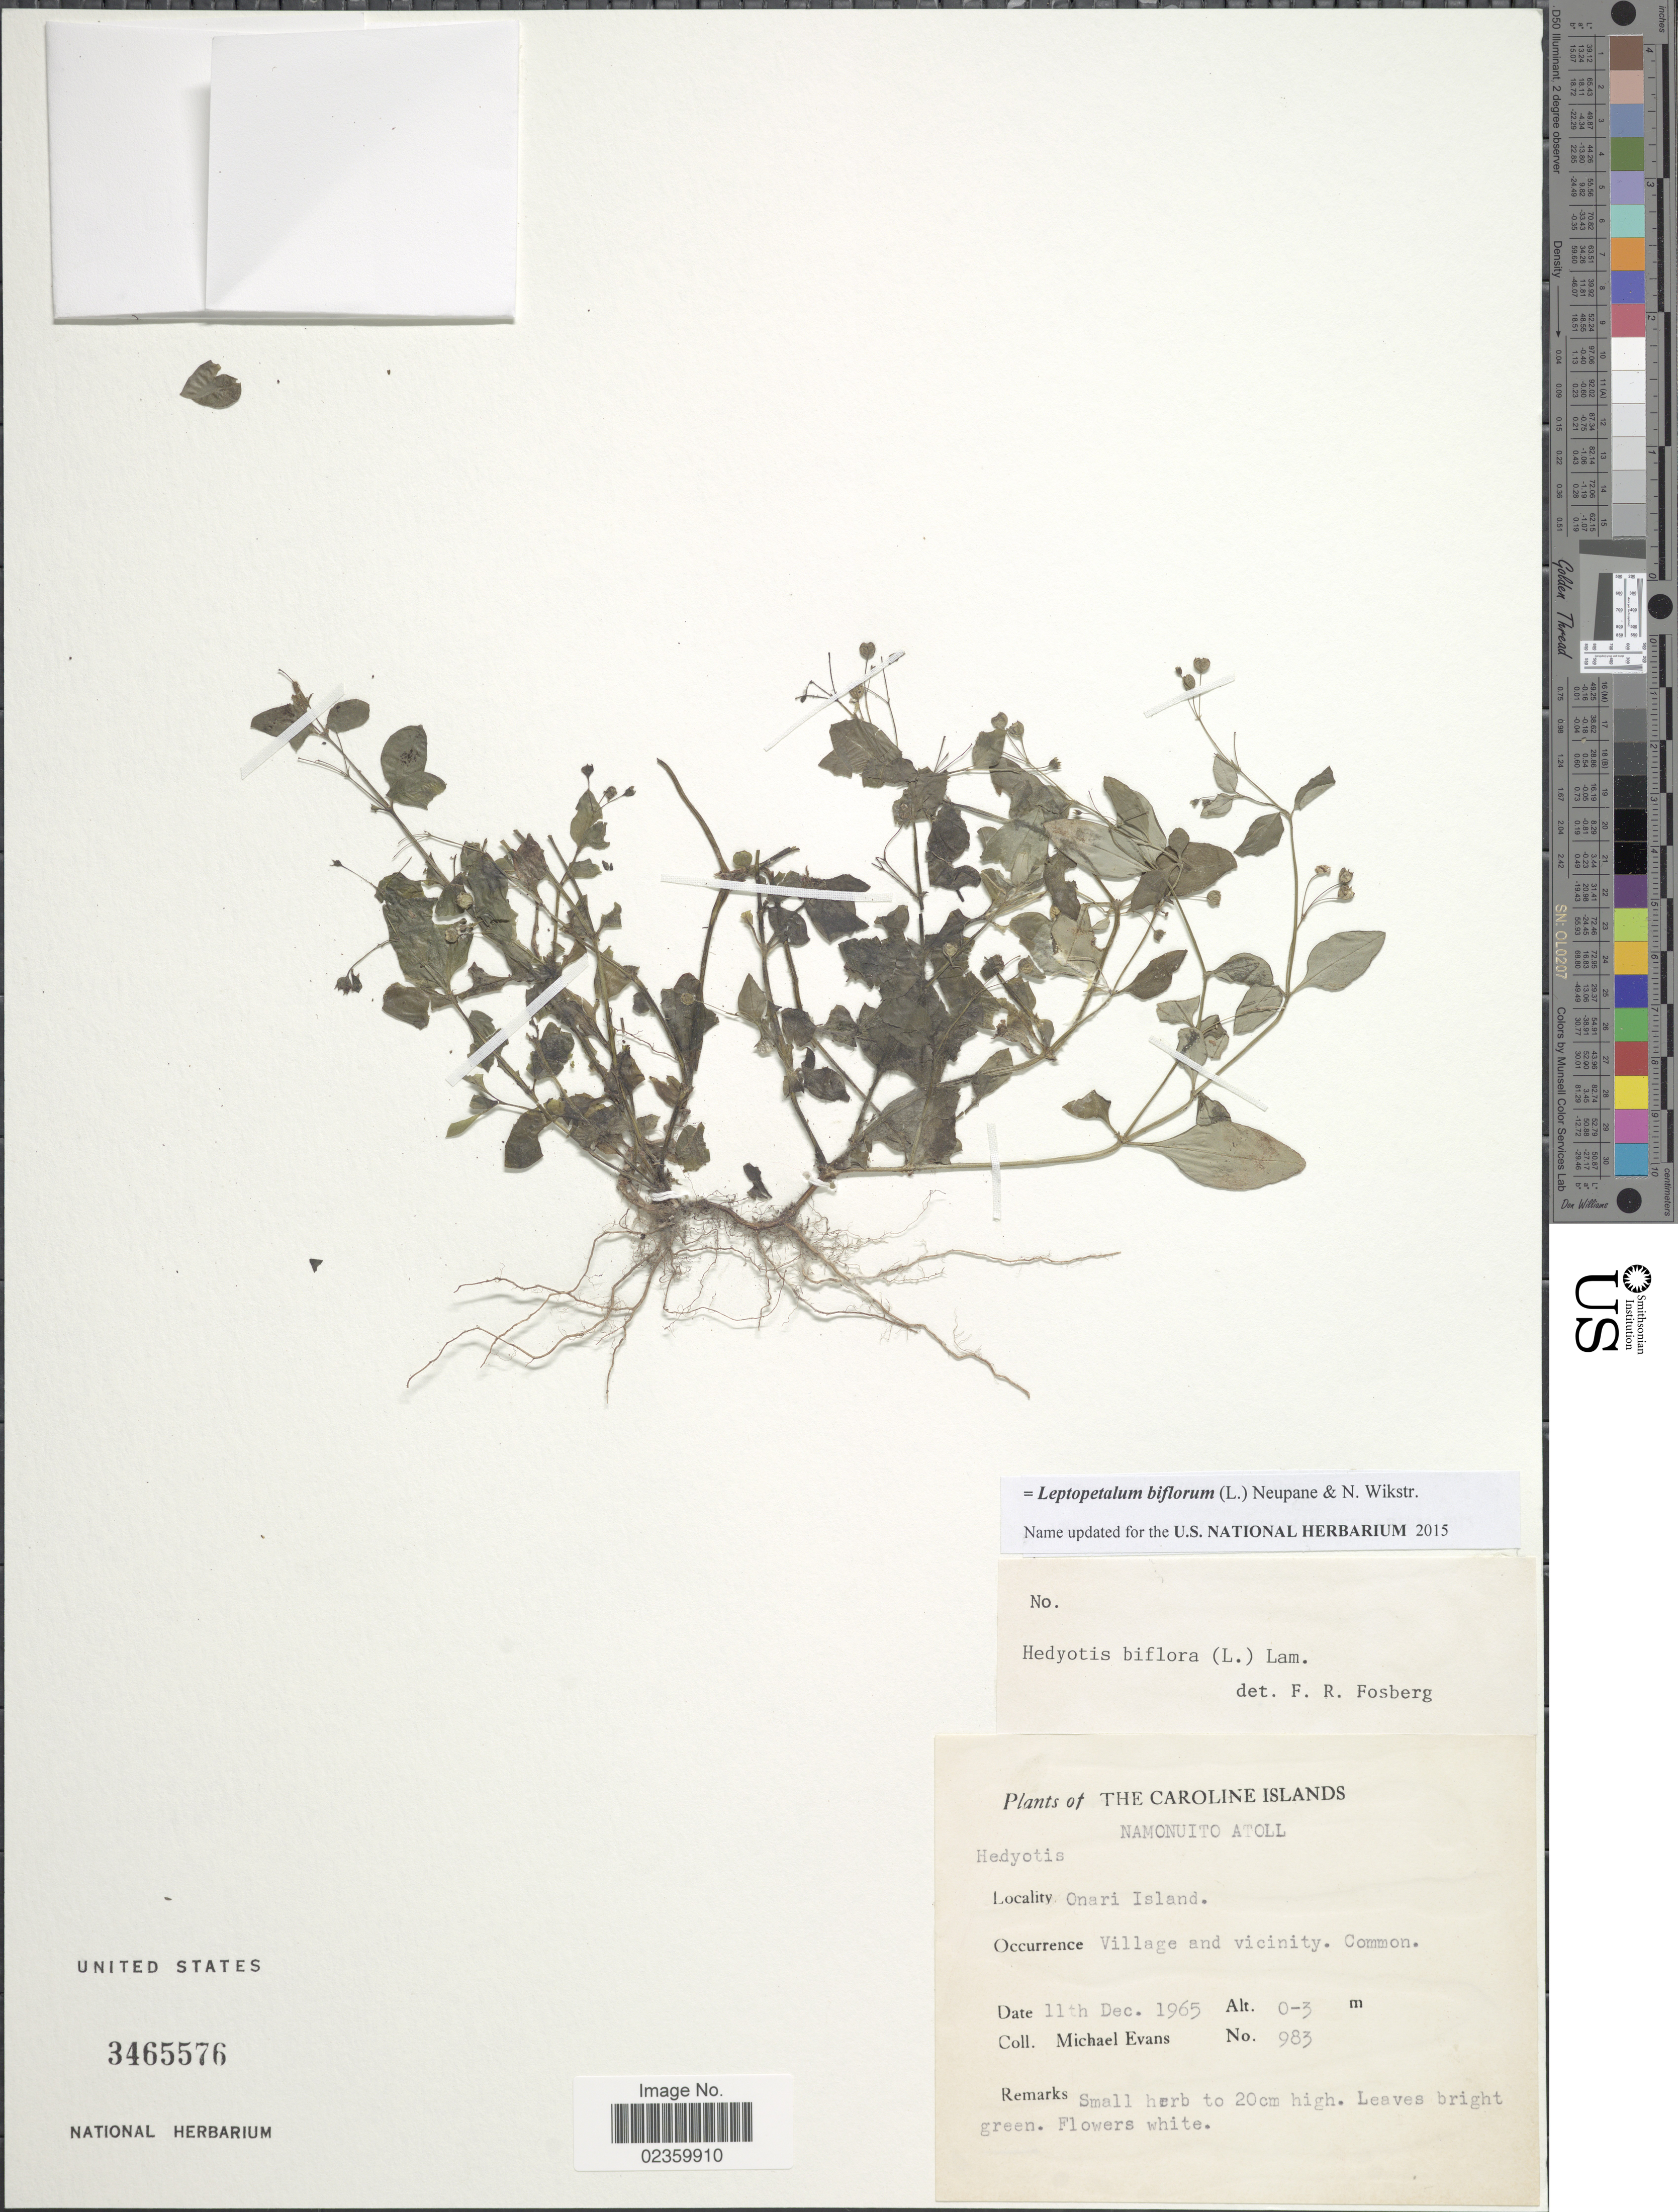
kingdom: Plantae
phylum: Tracheophyta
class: Magnoliopsida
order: Gentianales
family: Rubiaceae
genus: Leptopetalum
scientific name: Leptopetalum biflorum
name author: (L.) Neupane & N. Wikstr.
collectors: M. Evans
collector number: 983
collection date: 1965-12-11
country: Micronesia, Federated States of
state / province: Truk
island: Namonuito Atoll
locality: The Caroline Islands. Namonuito Atoll. Onari Island. Village and vicinity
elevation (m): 0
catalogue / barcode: US 3465576